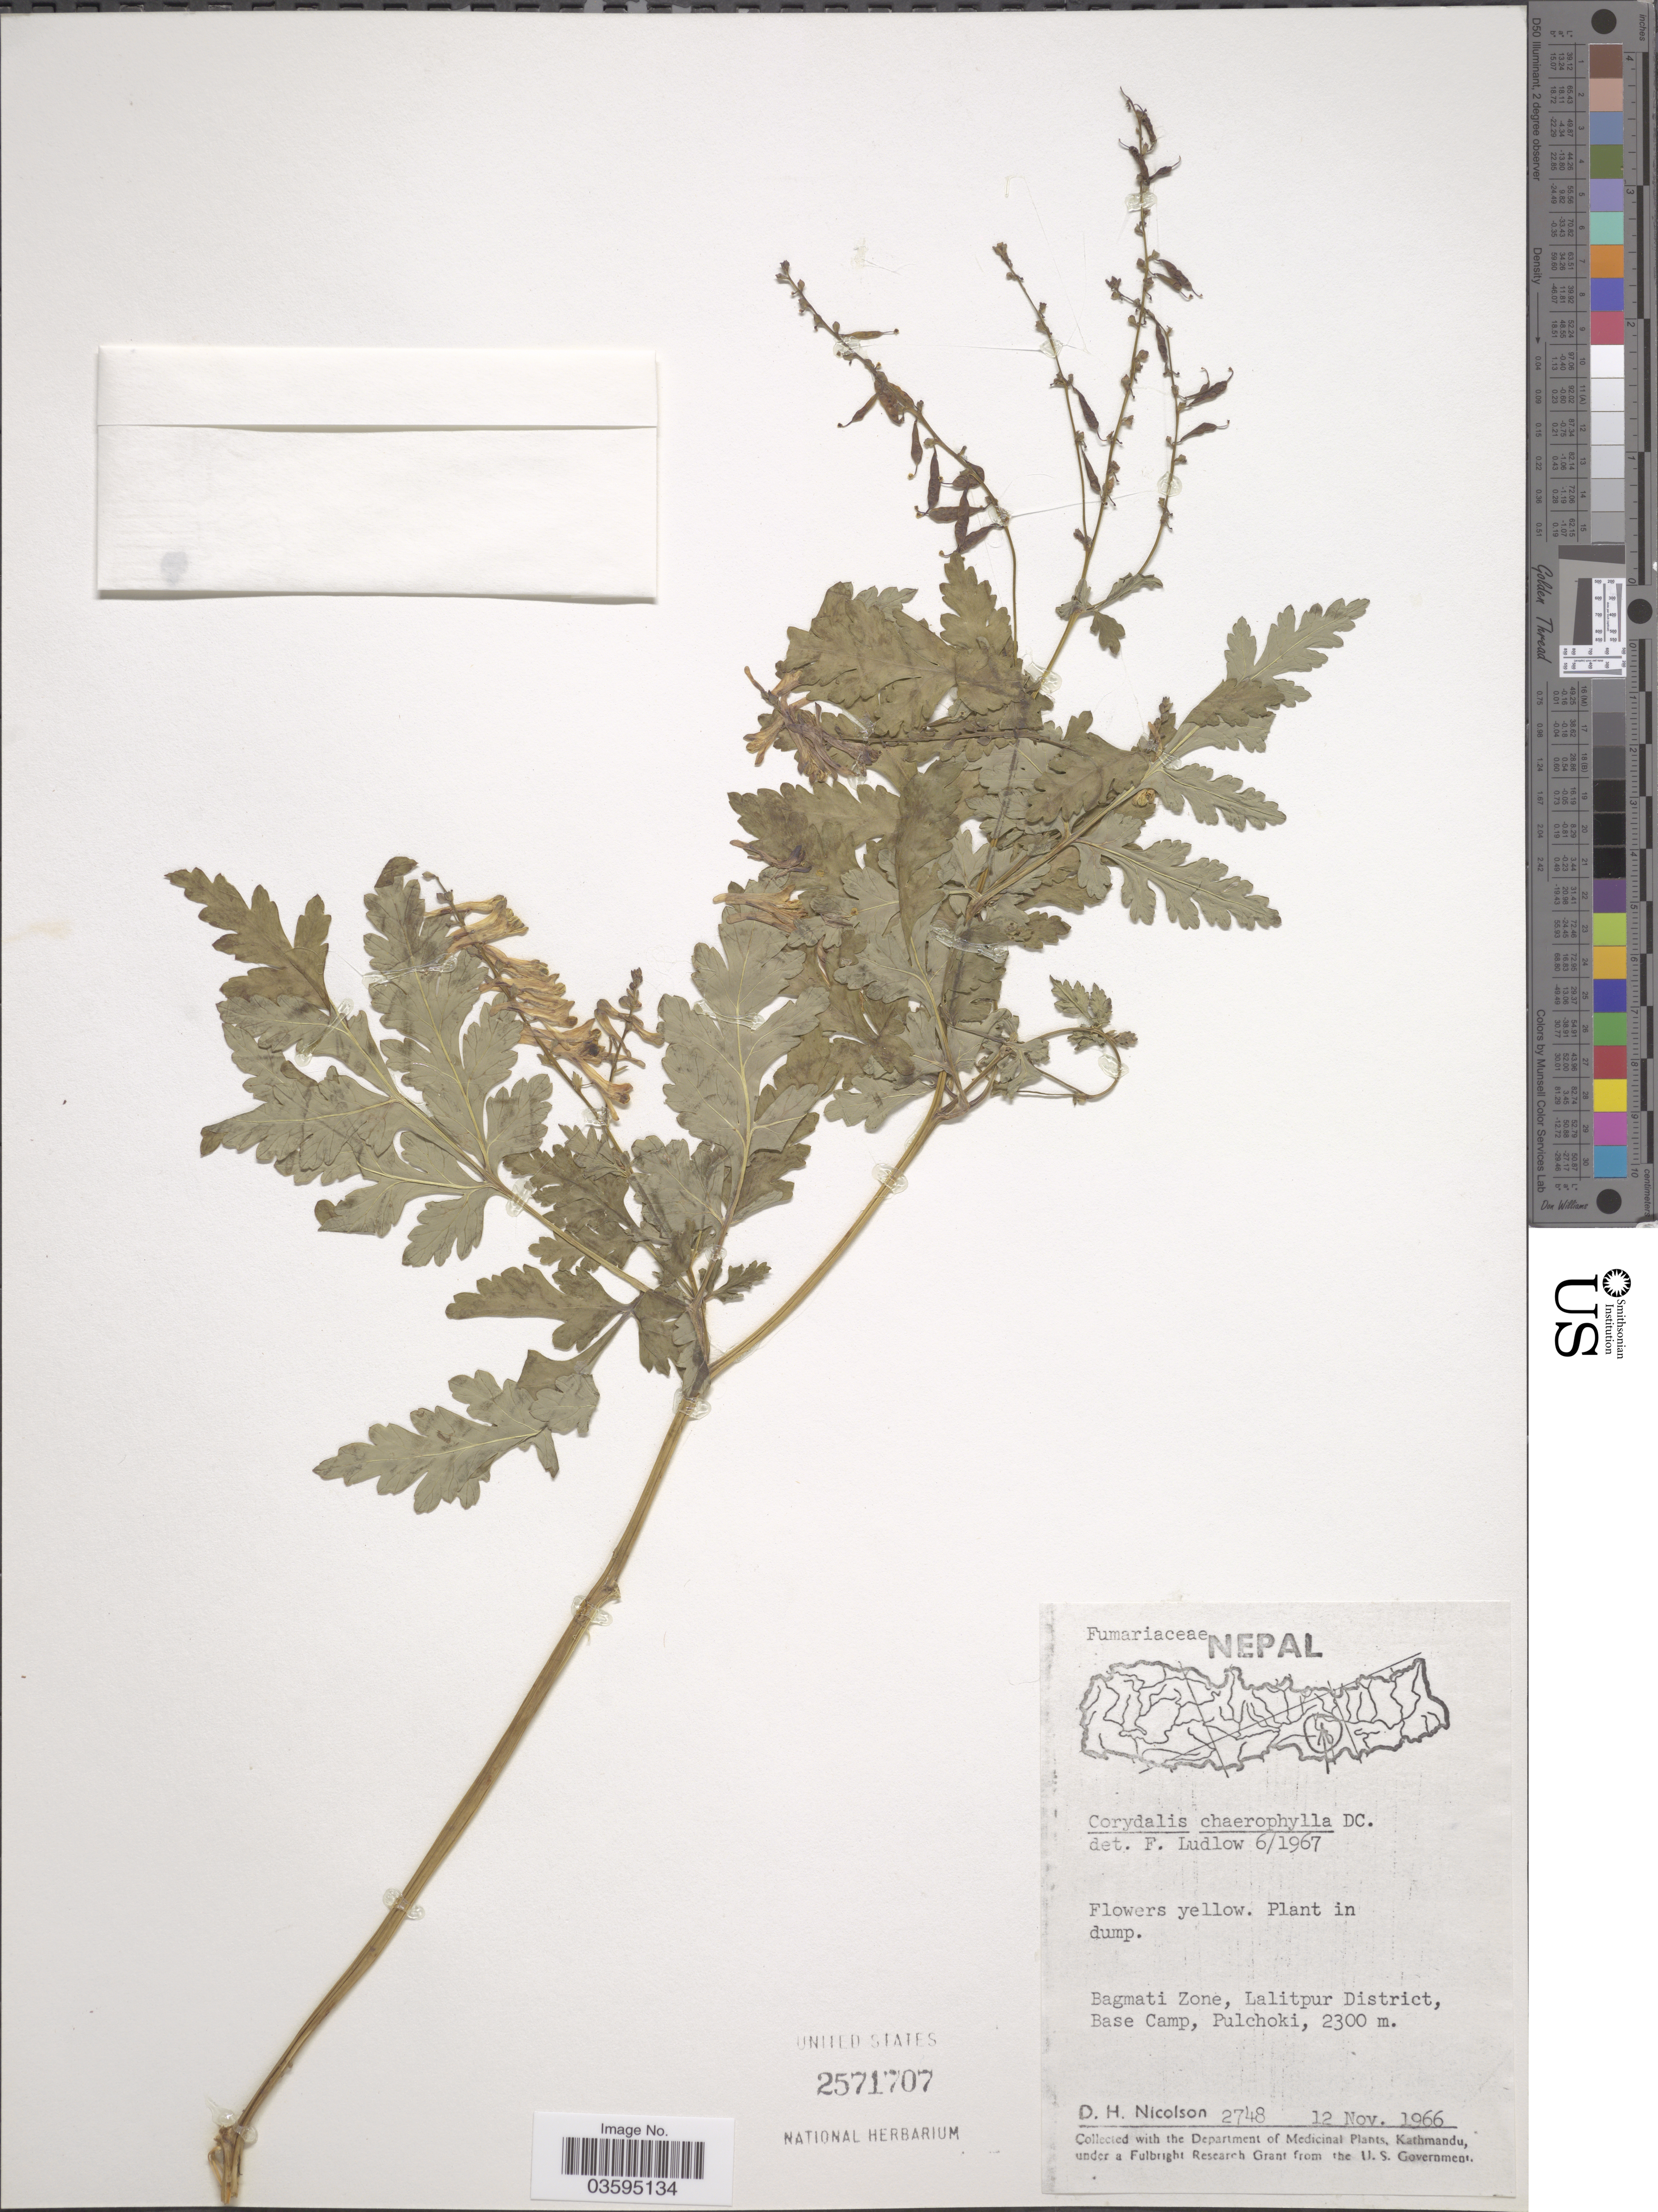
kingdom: Plantae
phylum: Tracheophyta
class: Magnoliopsida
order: Ranunculales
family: Papaveraceae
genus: Corydalis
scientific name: Corydalis chaerophylla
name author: DC.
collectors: D. H. Nicolson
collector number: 2748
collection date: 1966-11-12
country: Nepal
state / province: Bagmati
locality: Bagmati Zone, Lalitpur District, Base Camp, Pulchoki.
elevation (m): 2300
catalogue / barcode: US 2571707